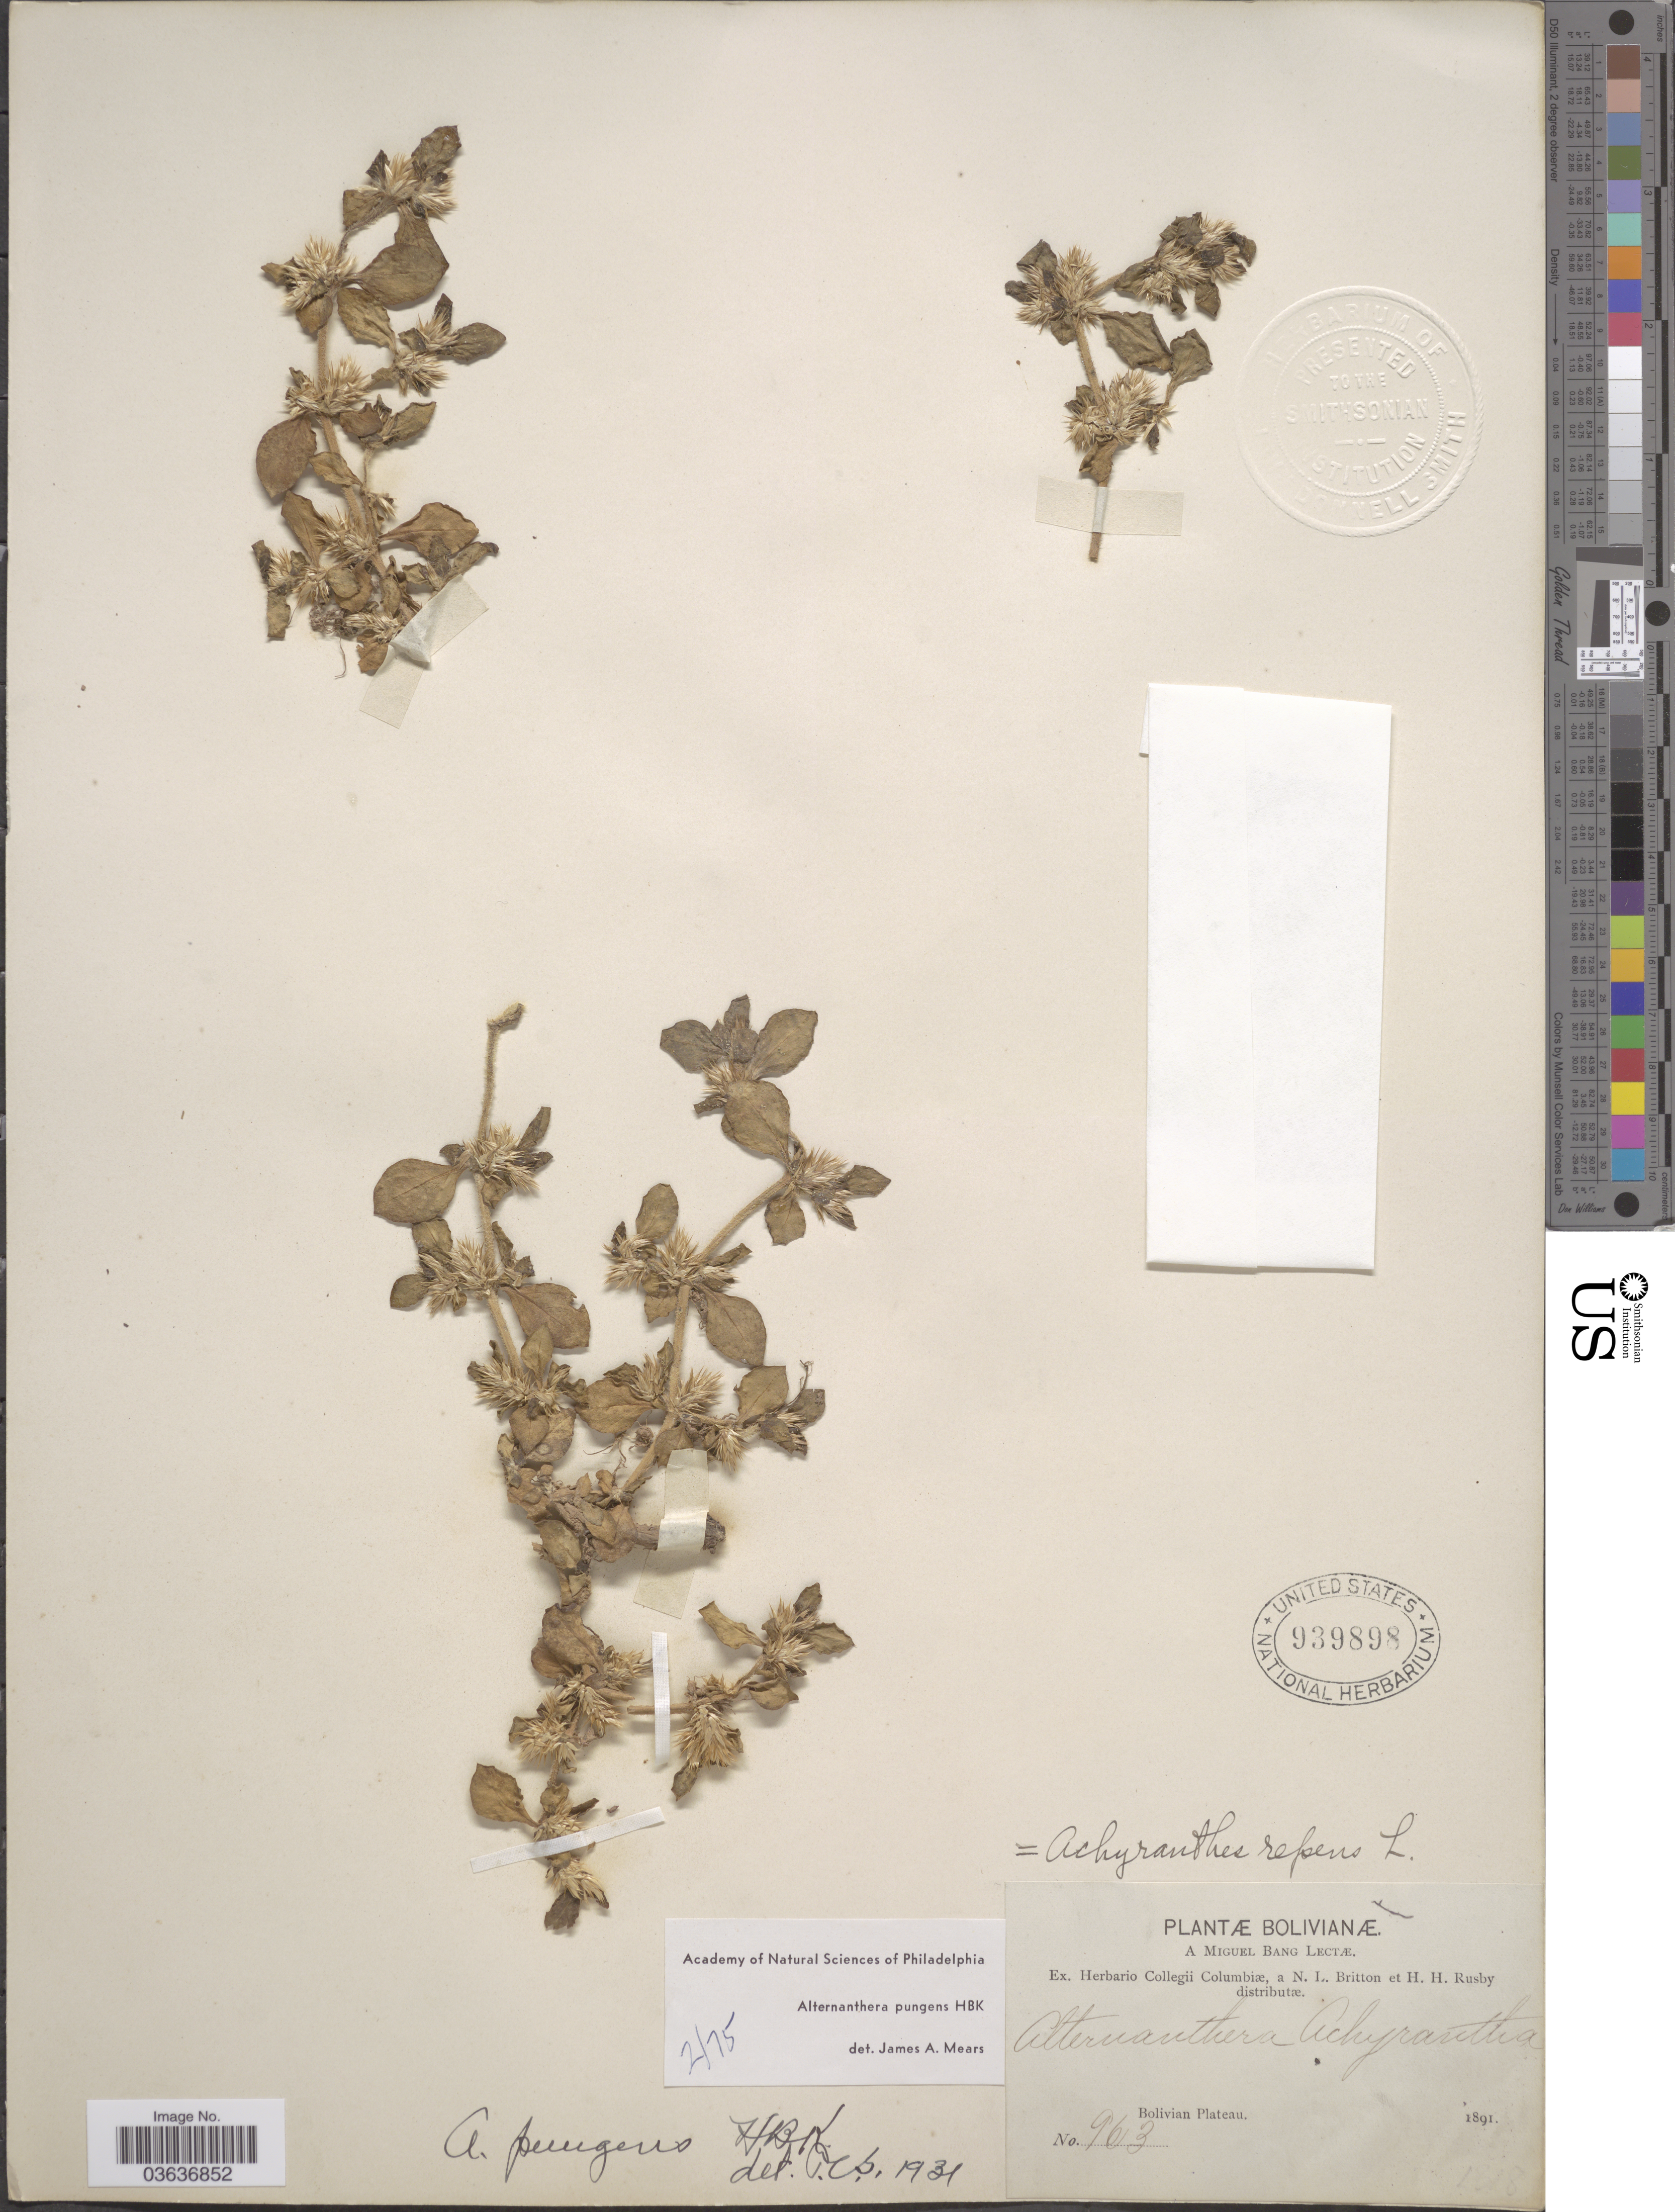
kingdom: Plantae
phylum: Tracheophyta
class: Magnoliopsida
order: Caryophyllales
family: Amaranthaceae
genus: Alternanthera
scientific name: Alternanthera pungens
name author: Kunth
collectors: M. Bang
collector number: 963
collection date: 1891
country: Bolivia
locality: Bolivian Plateau.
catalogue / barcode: US 939898